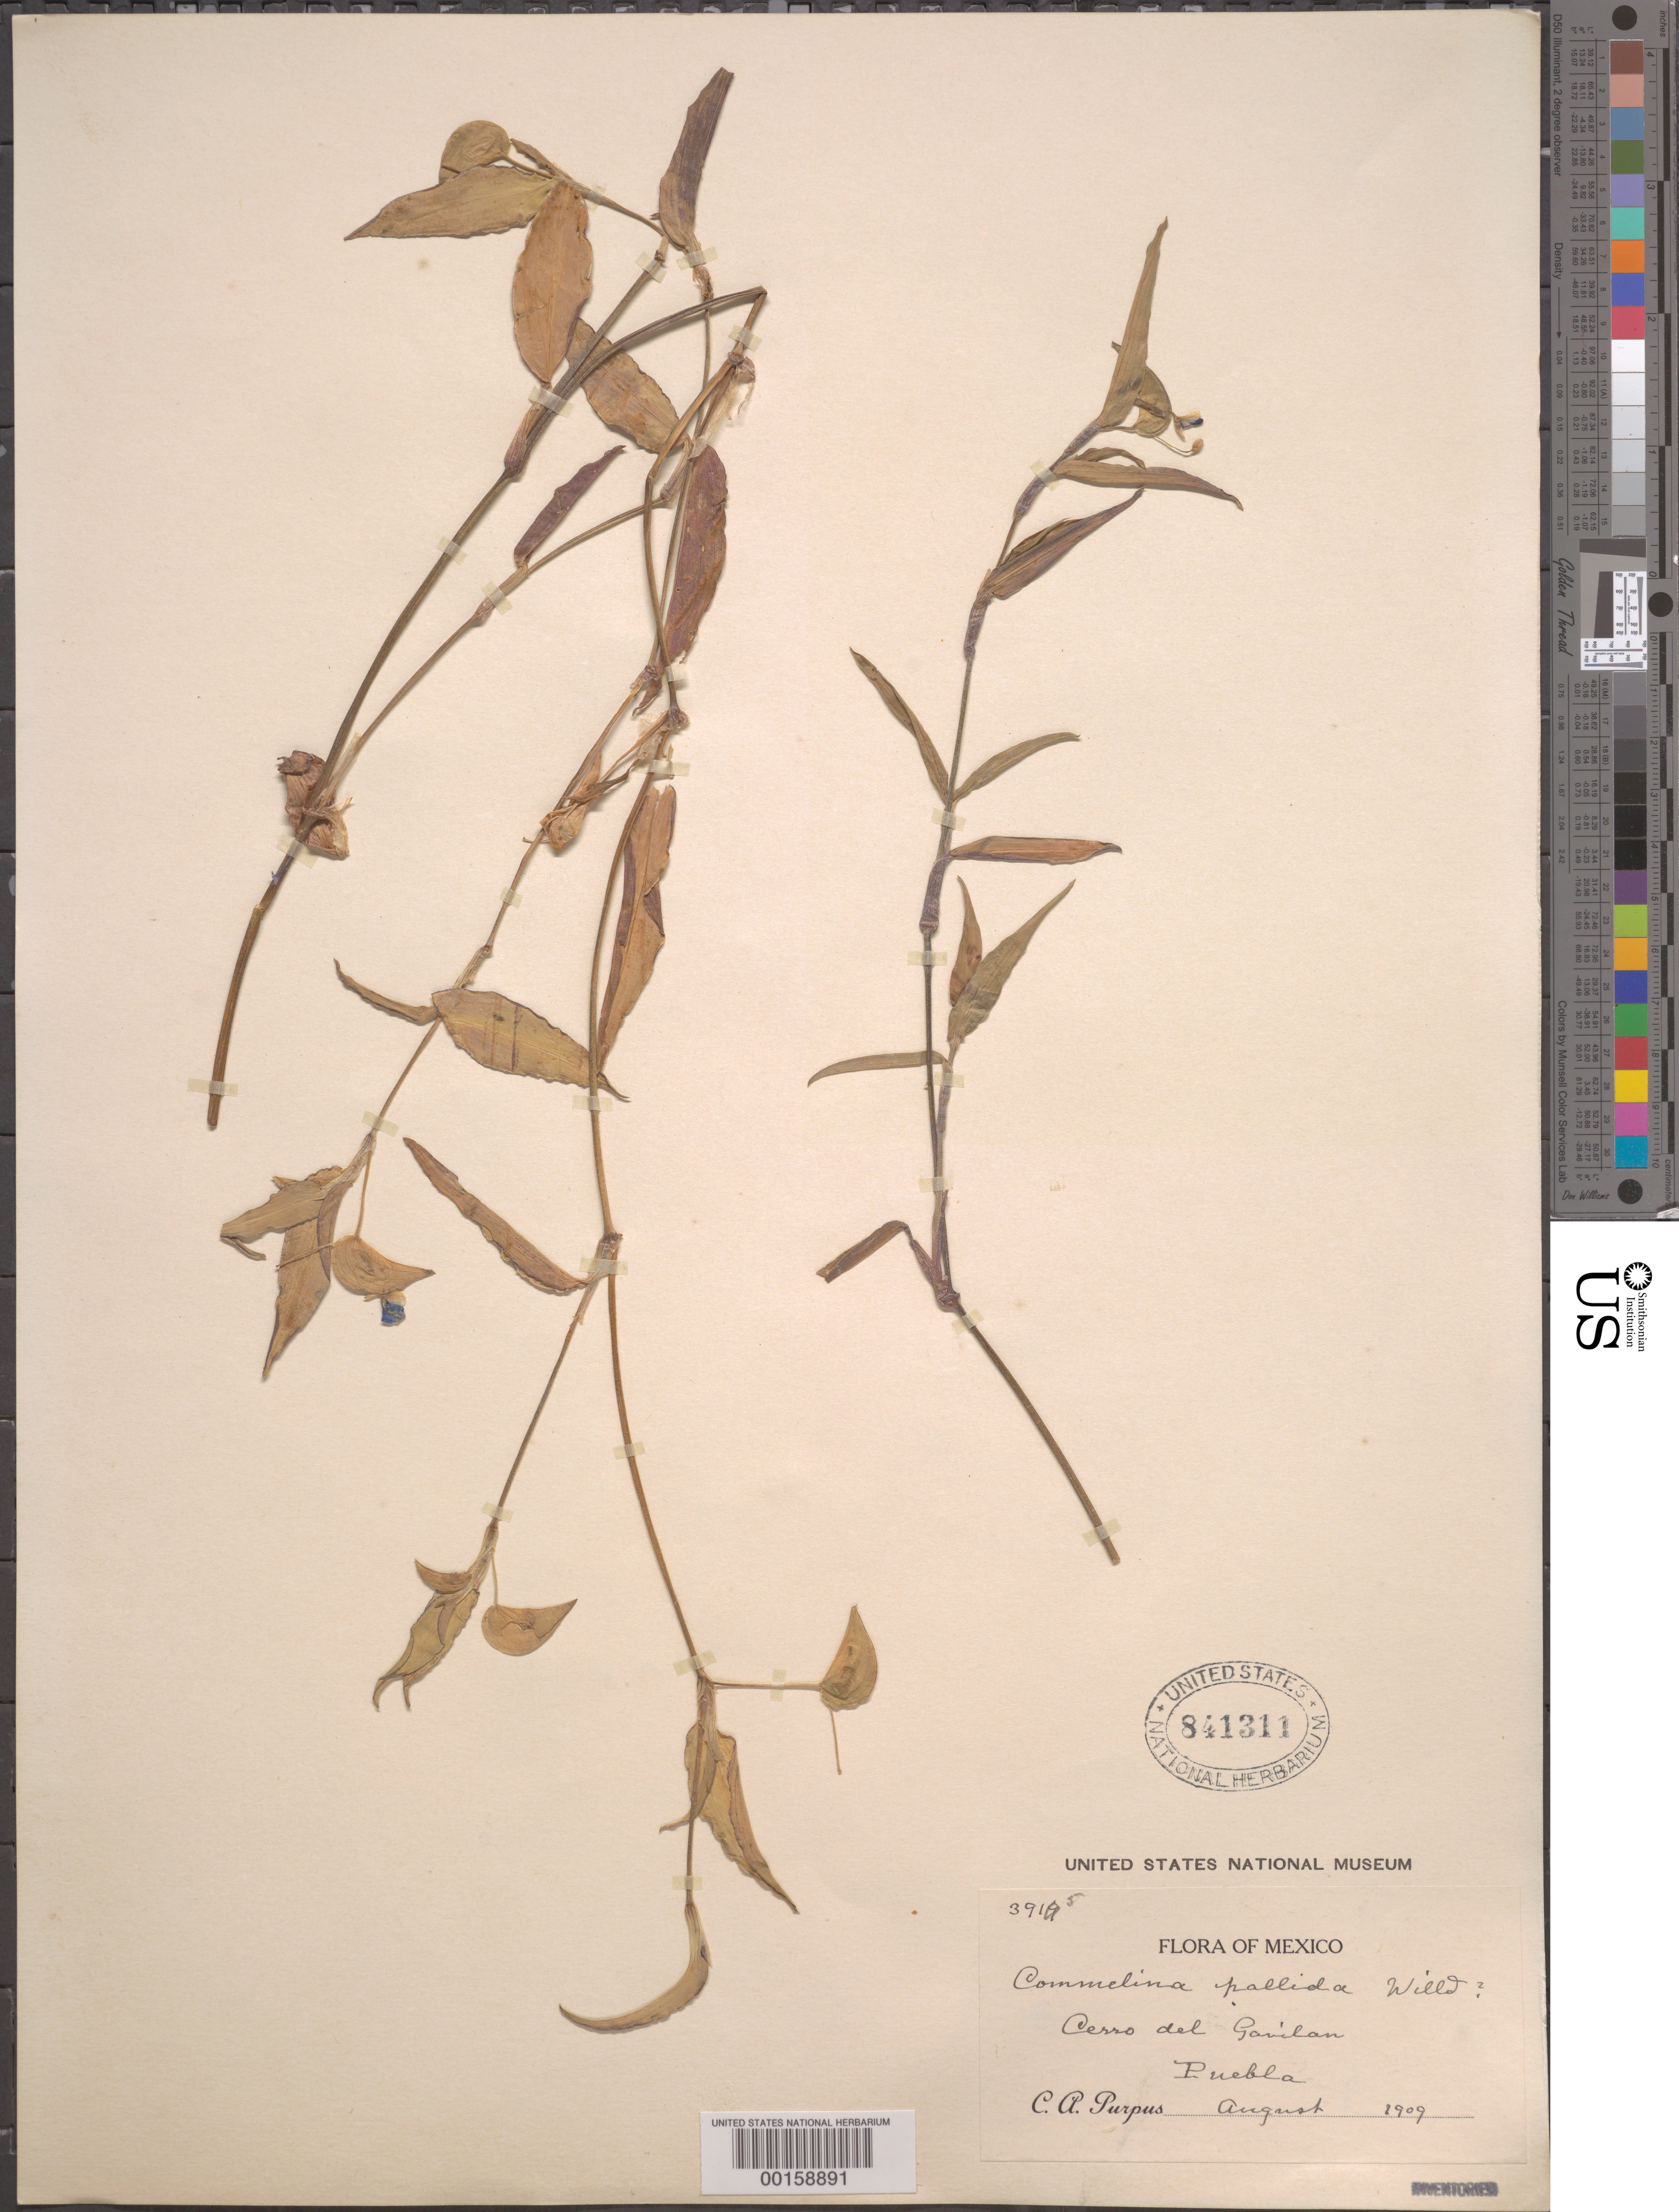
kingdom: Plantae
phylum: Tracheophyta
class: Liliopsida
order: Commelinales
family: Commelinaceae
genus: Commelina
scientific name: Commelina pallida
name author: Willd.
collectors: C. A. Purpus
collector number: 3915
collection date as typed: Aug 1909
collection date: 1909-08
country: Mexico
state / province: Puebla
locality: Cerro del gavilan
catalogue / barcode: US 841311